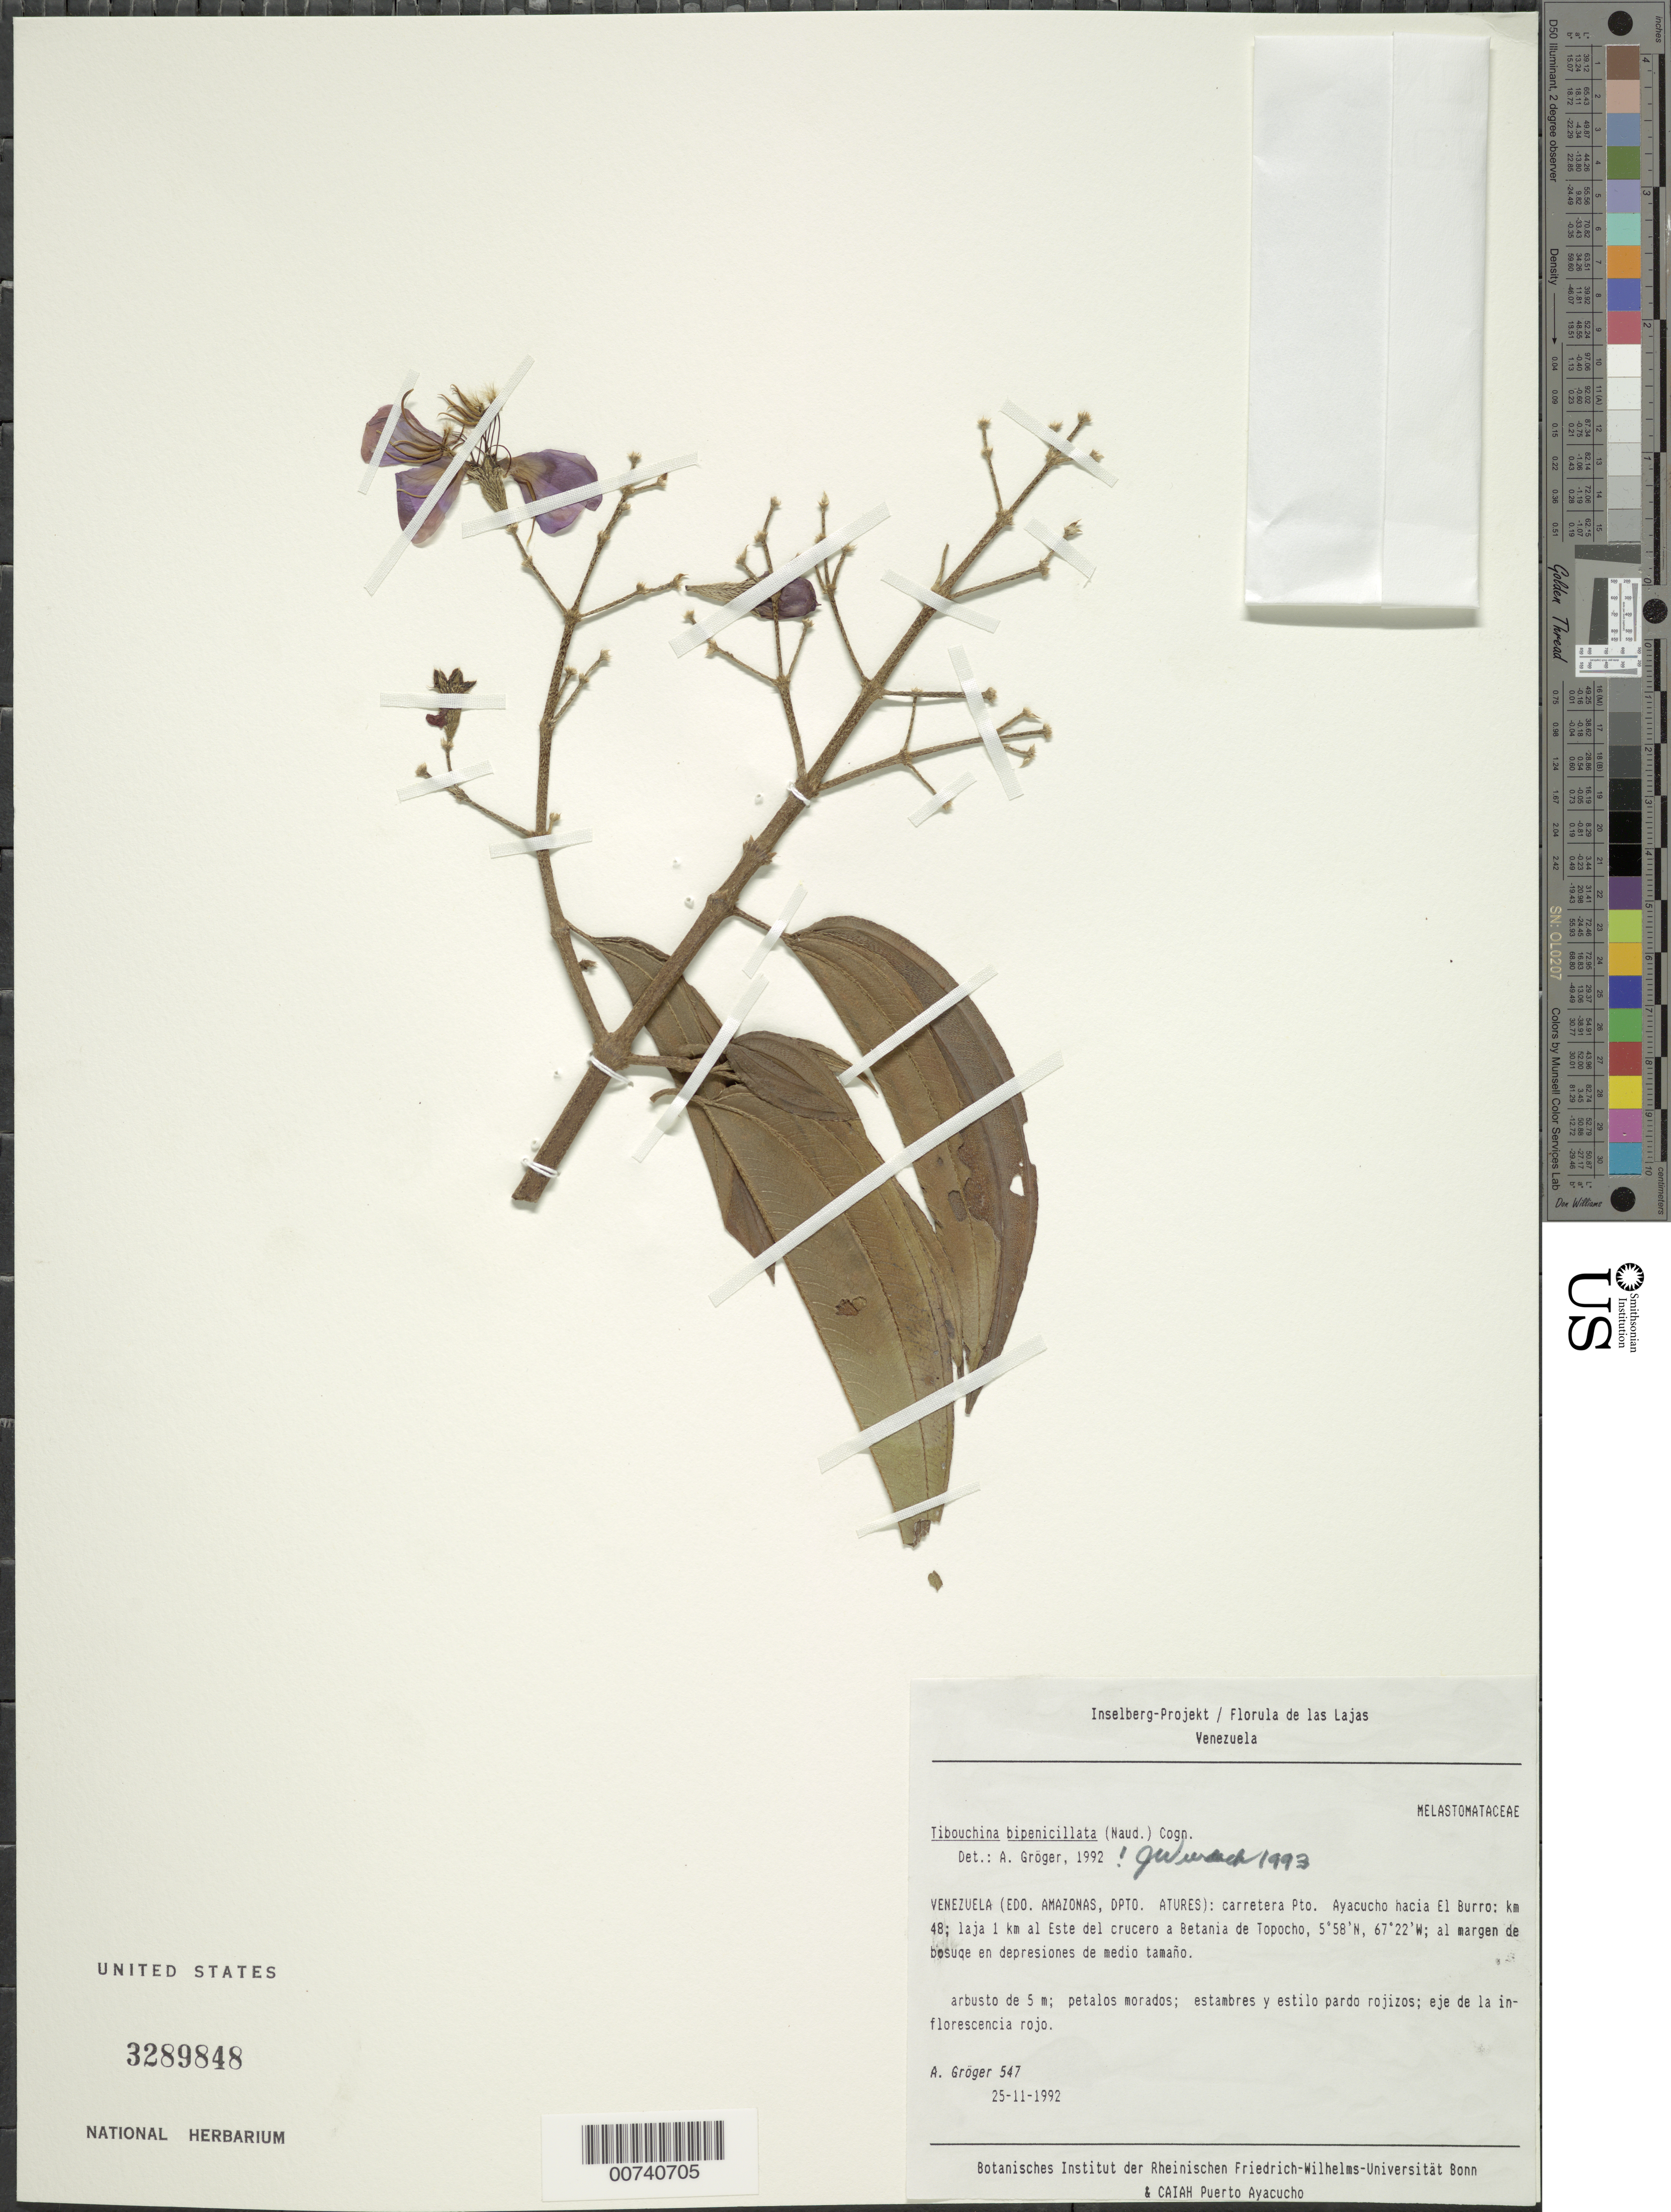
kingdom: Plantae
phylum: Tracheophyta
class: Magnoliopsida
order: Myrtales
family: Melastomataceae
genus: Tibouchina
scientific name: Tibouchina bipenicillata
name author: (Naudin) Cogn.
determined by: Wurdack, John J., (US), US (UNITED STATES)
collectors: A. Gröger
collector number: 547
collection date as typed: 25-Nov-92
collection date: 1992-11-25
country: Venezuela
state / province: Amazonas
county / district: Atures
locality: Puerto Ayacucho to El Burro road, km 48; E of Betania de Topocho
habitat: Margen de bosque en depresiones de medio tamano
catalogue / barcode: US 3289848